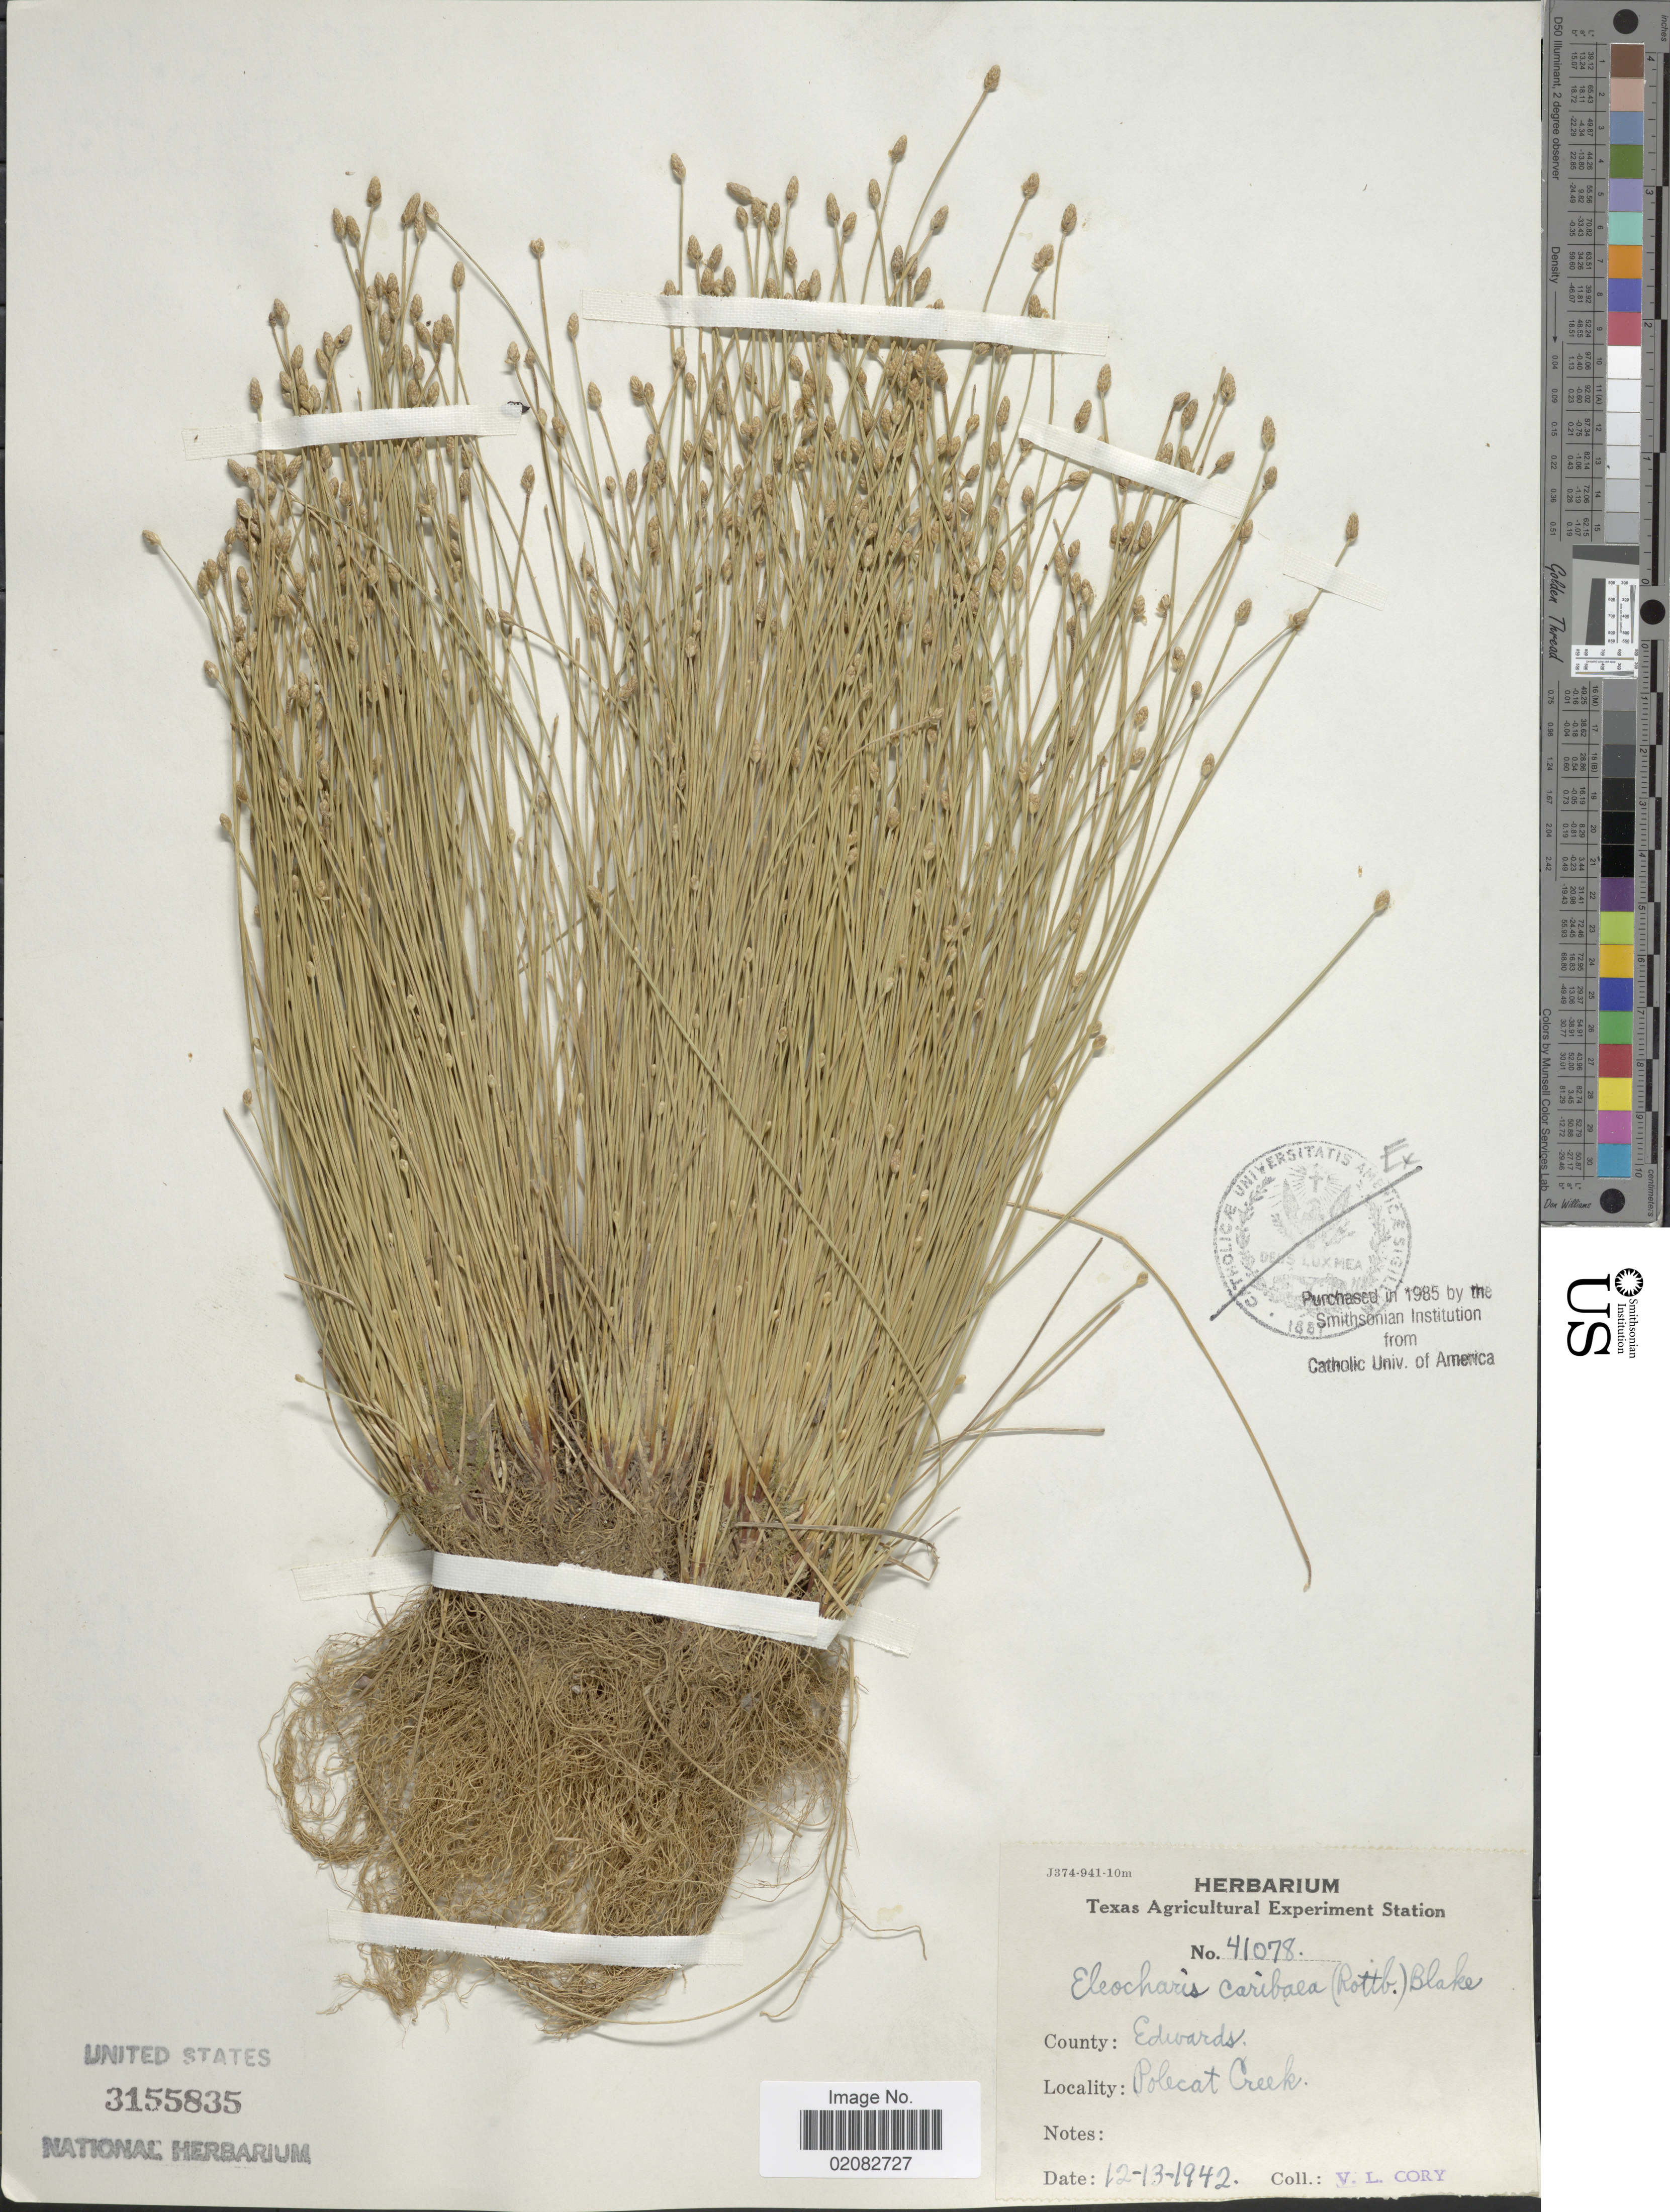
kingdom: Plantae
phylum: Tracheophyta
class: Liliopsida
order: Poales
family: Cyperaceae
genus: Eleocharis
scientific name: Eleocharis geniculata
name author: (L.) Roem. & Schult.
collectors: V. Cory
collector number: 41078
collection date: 1942-12-13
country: United States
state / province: Texas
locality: County Edwards, Polecat Creek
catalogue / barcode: US 3155835